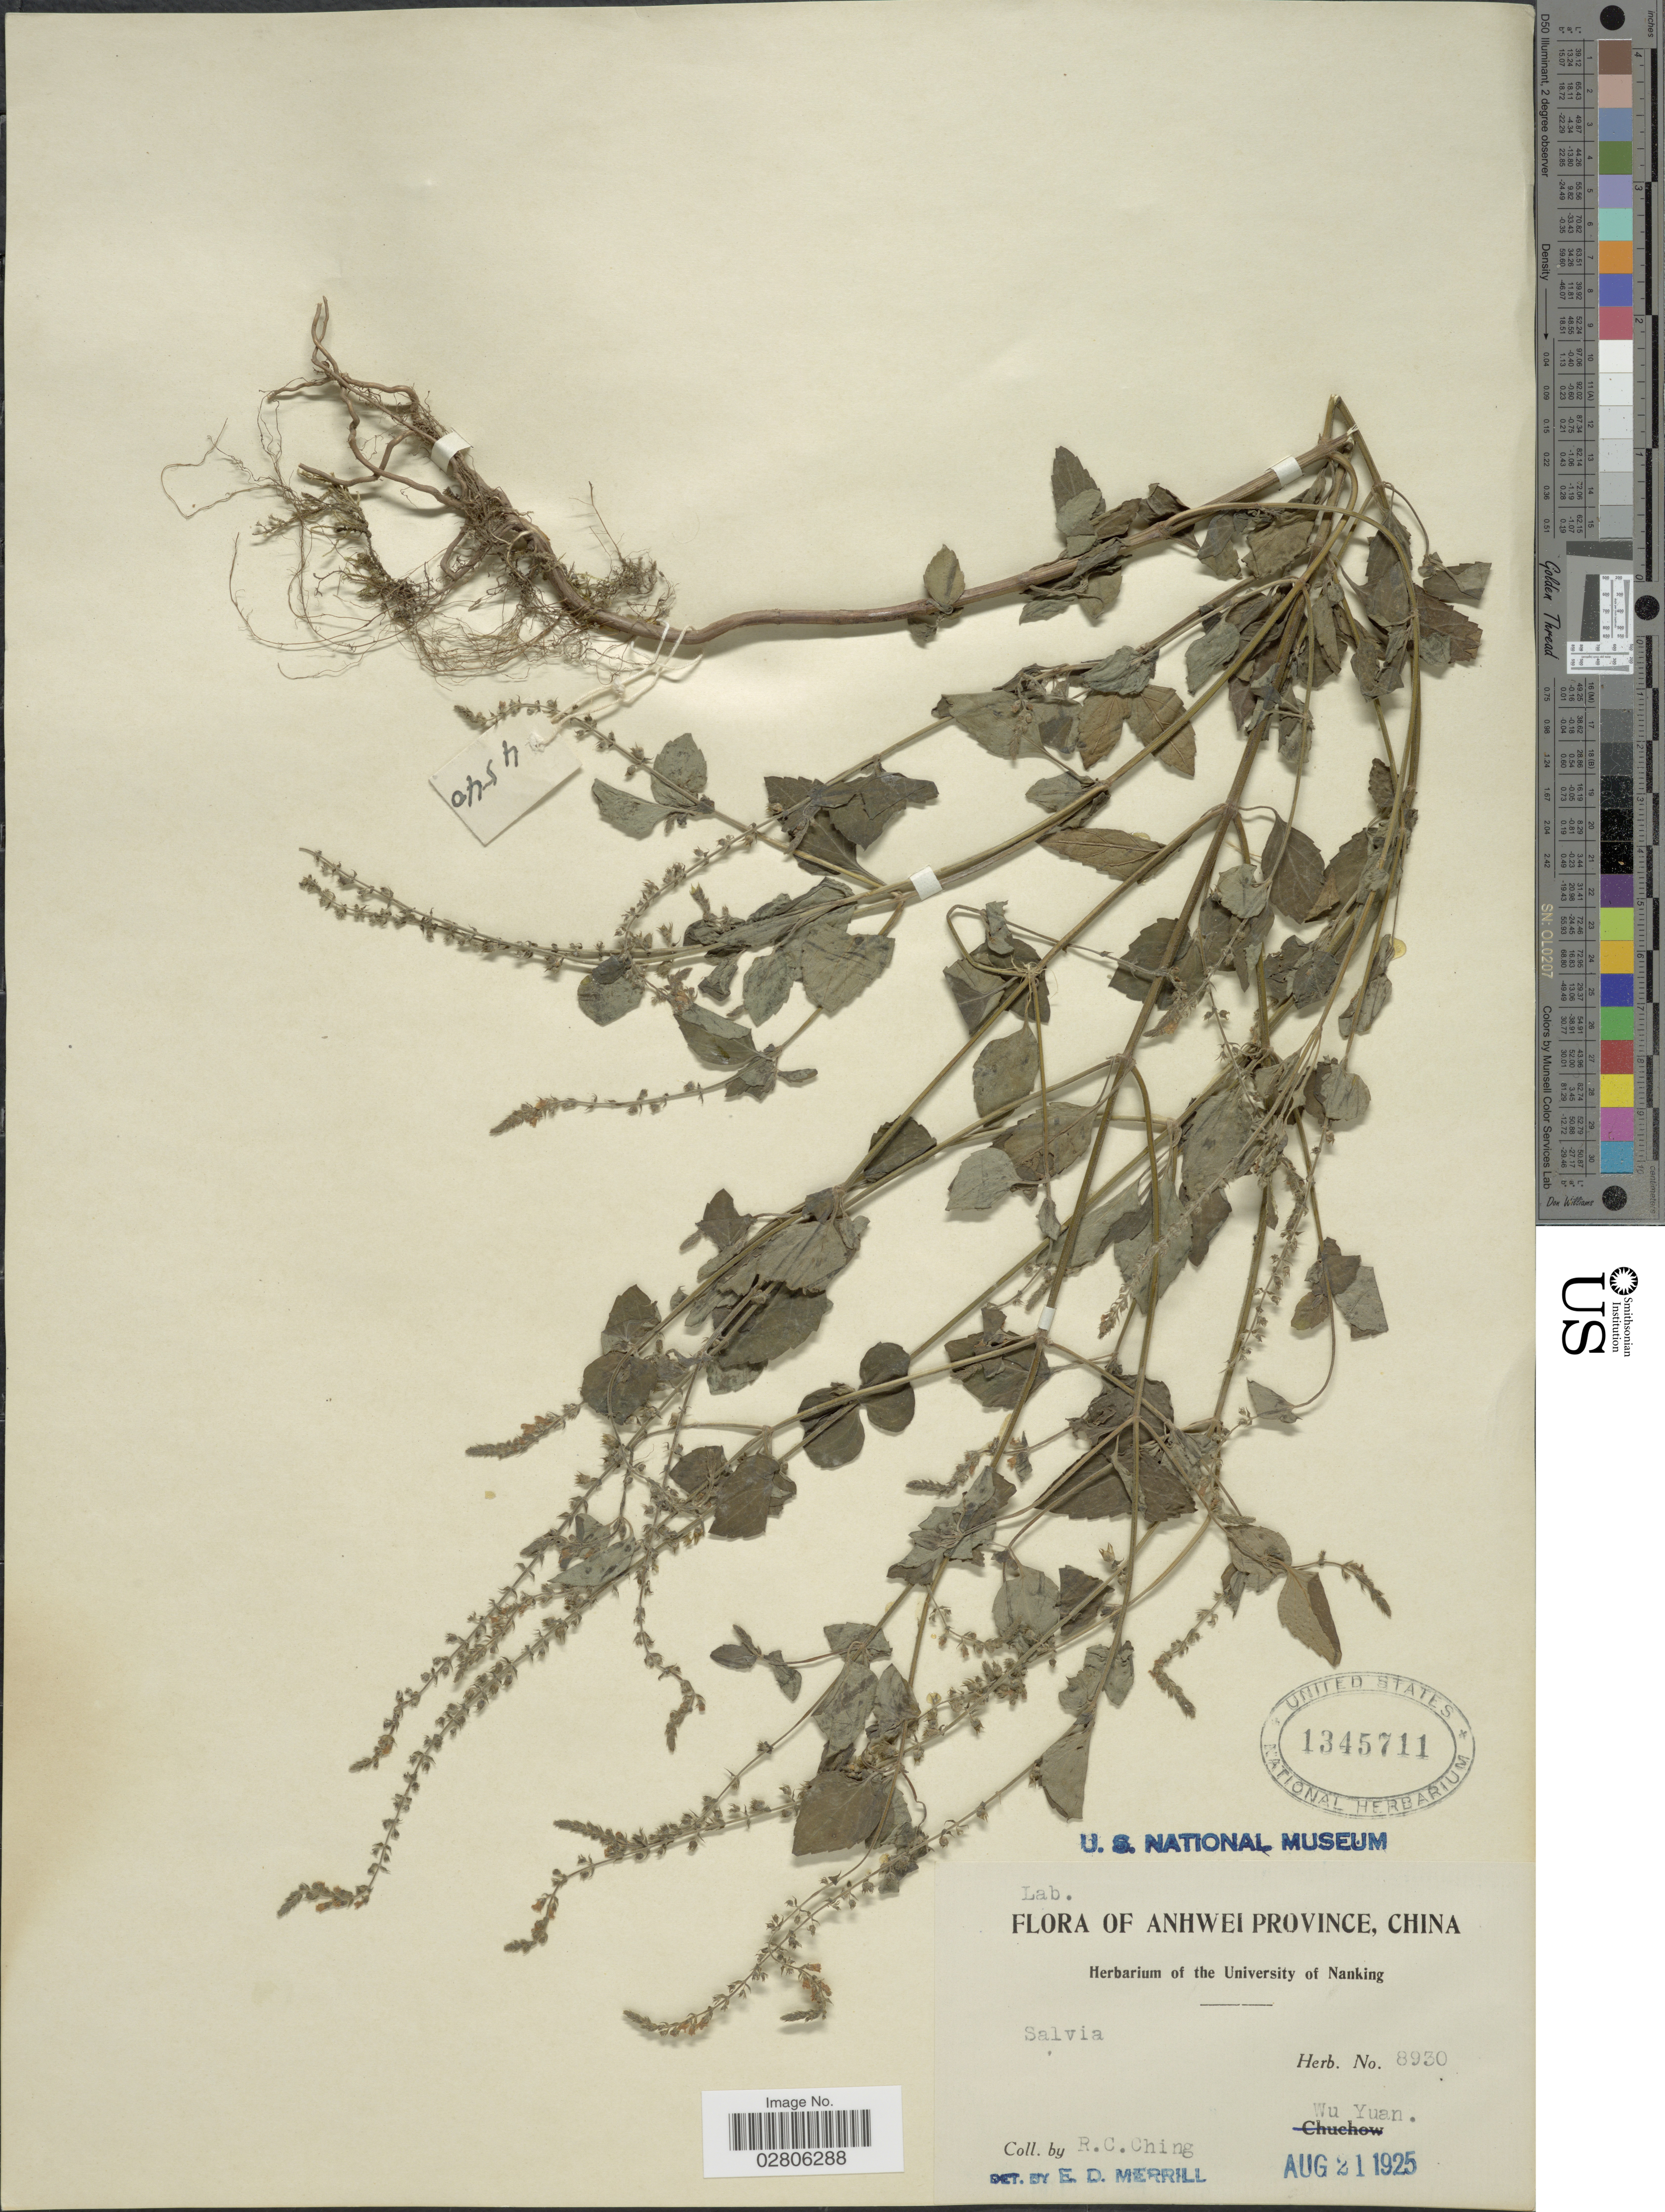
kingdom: Plantae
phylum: Tracheophyta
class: Magnoliopsida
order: Lamiales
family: Lamiaceae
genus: Salvia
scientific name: Salvia plebeia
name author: R. Br.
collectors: R. C. Ching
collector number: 8930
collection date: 1925-08-21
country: China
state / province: Anhui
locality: Anhwei Province, Wu Yuan.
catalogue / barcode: US 1345711